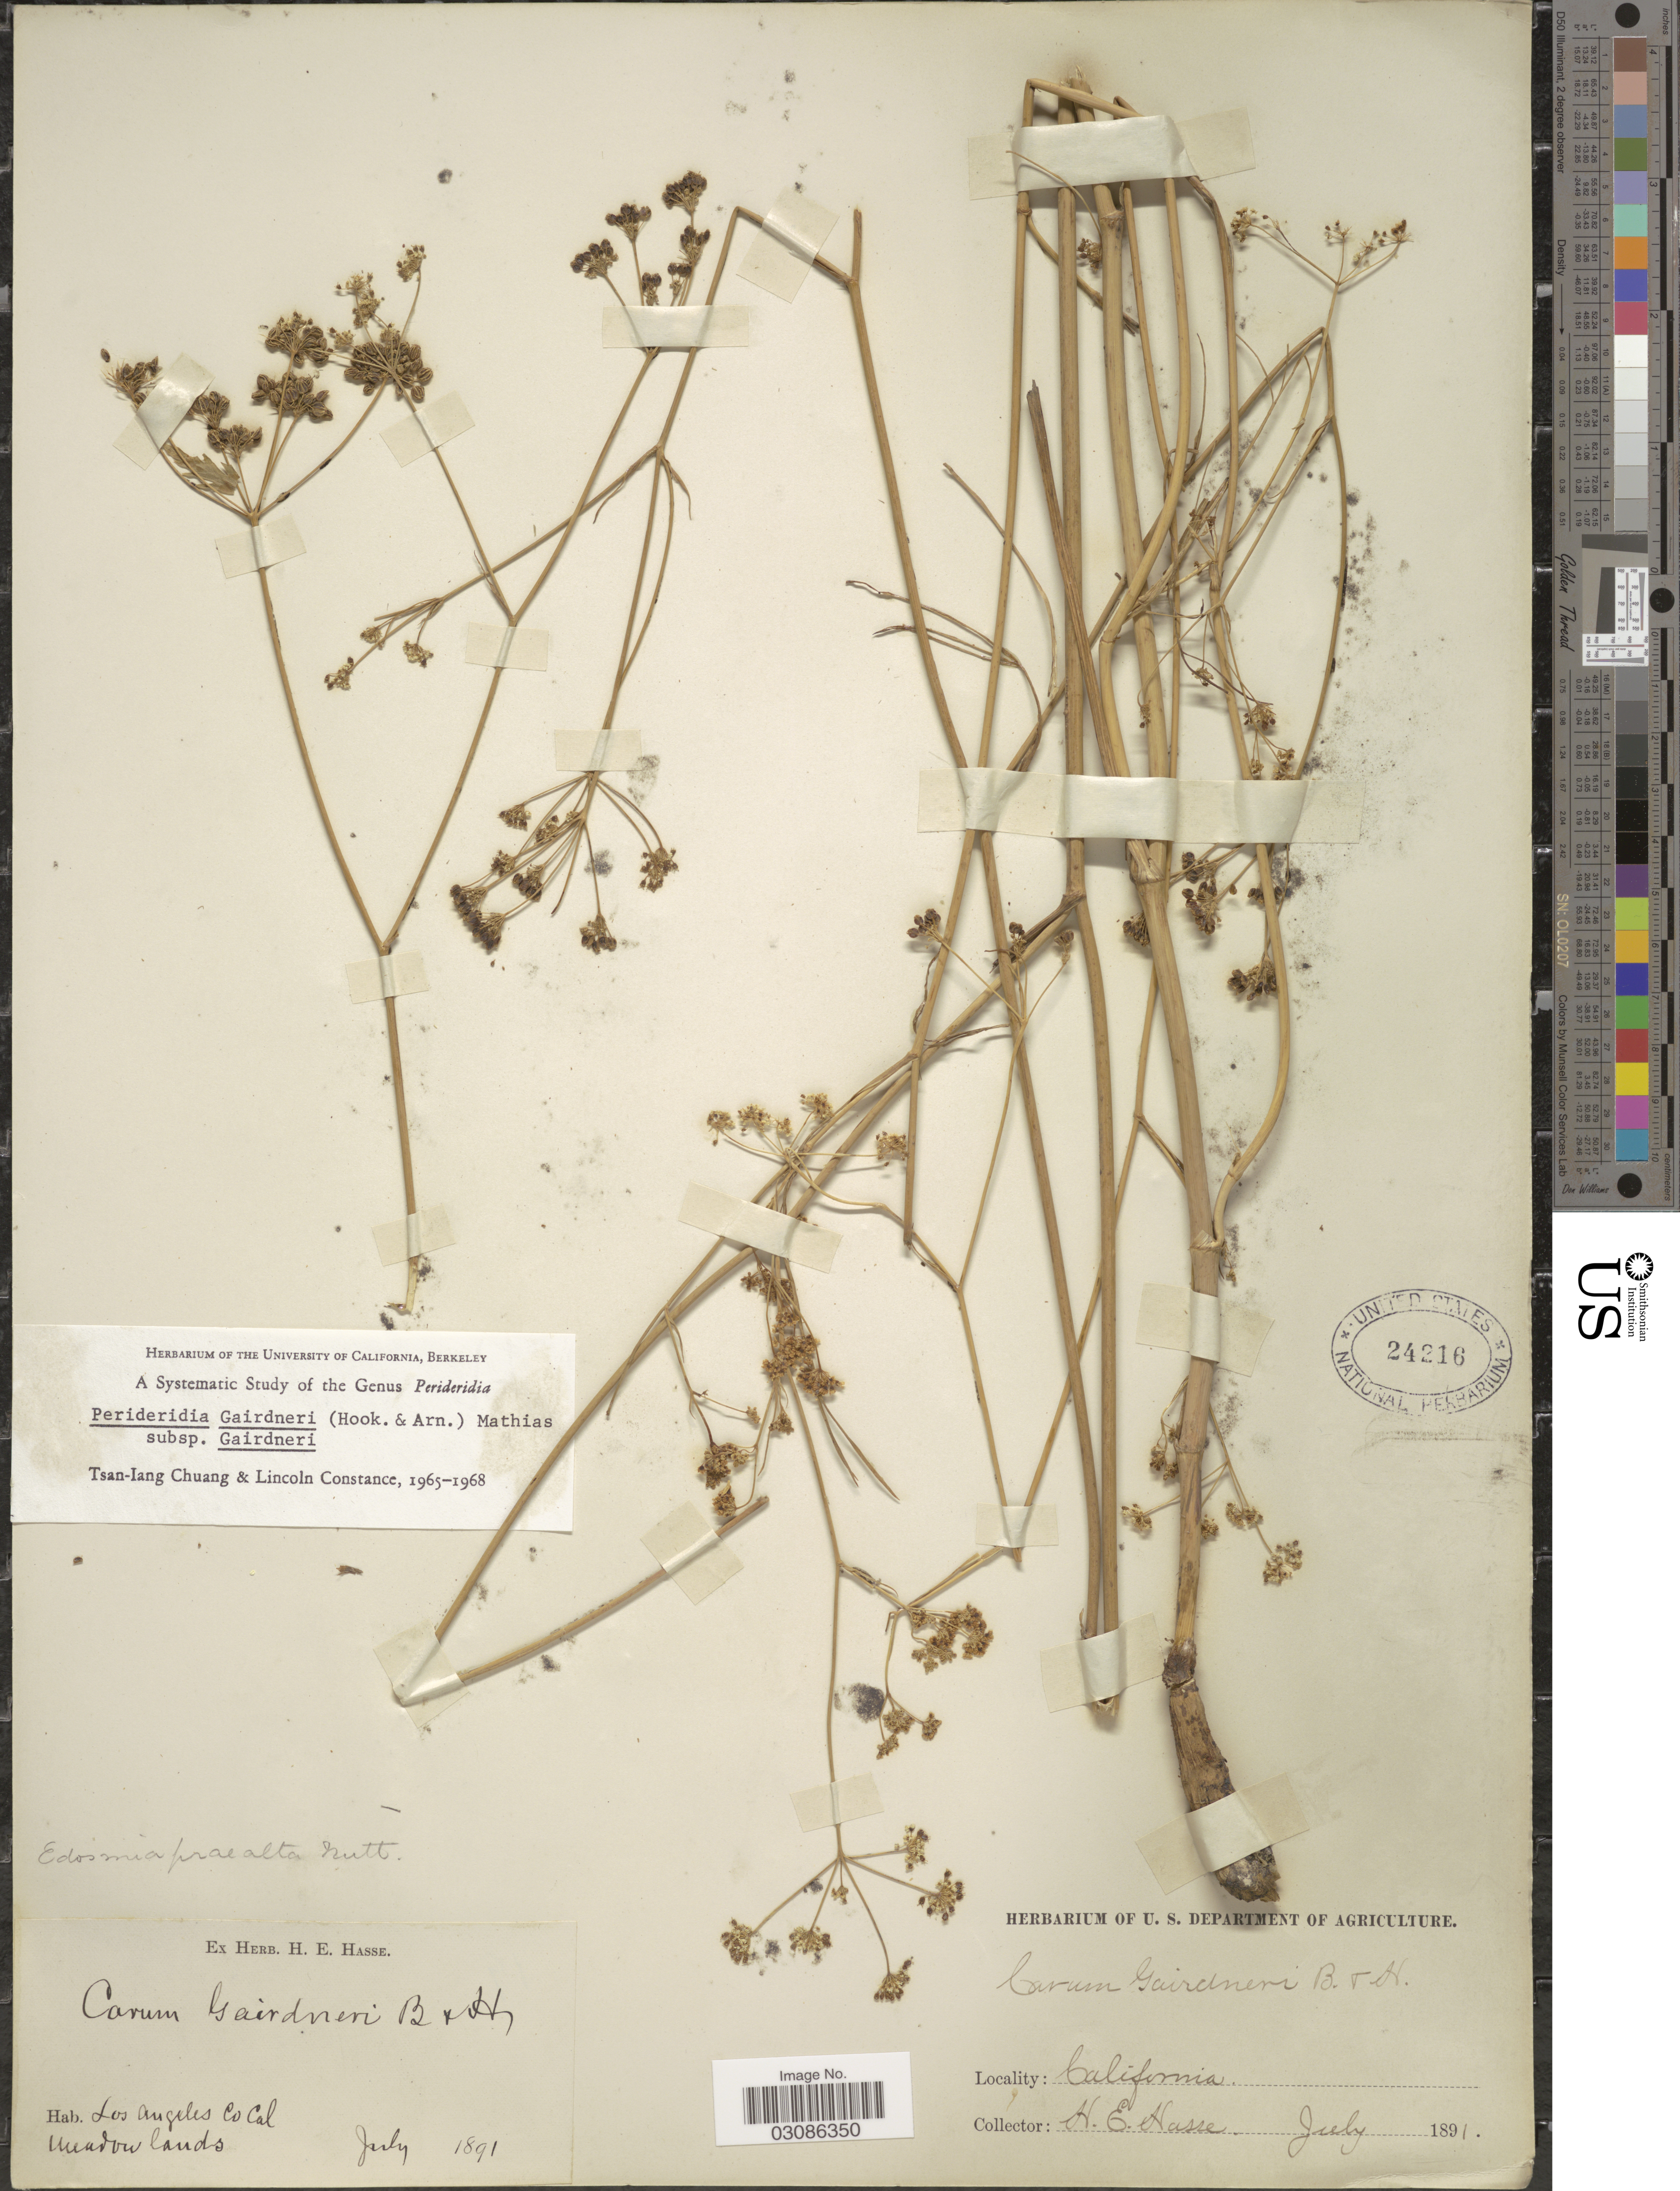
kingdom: Plantae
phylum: Tracheophyta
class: Magnoliopsida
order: Apiales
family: Apiaceae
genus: Perideridia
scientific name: Perideridia gairdneri subsp. gairdneri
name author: (Hook. & Arn.) Mathias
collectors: H. E. Hasse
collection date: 1891-07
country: United States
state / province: California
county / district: Los Angeles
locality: Los Angeles Co., Meadow lands.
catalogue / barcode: US 24216